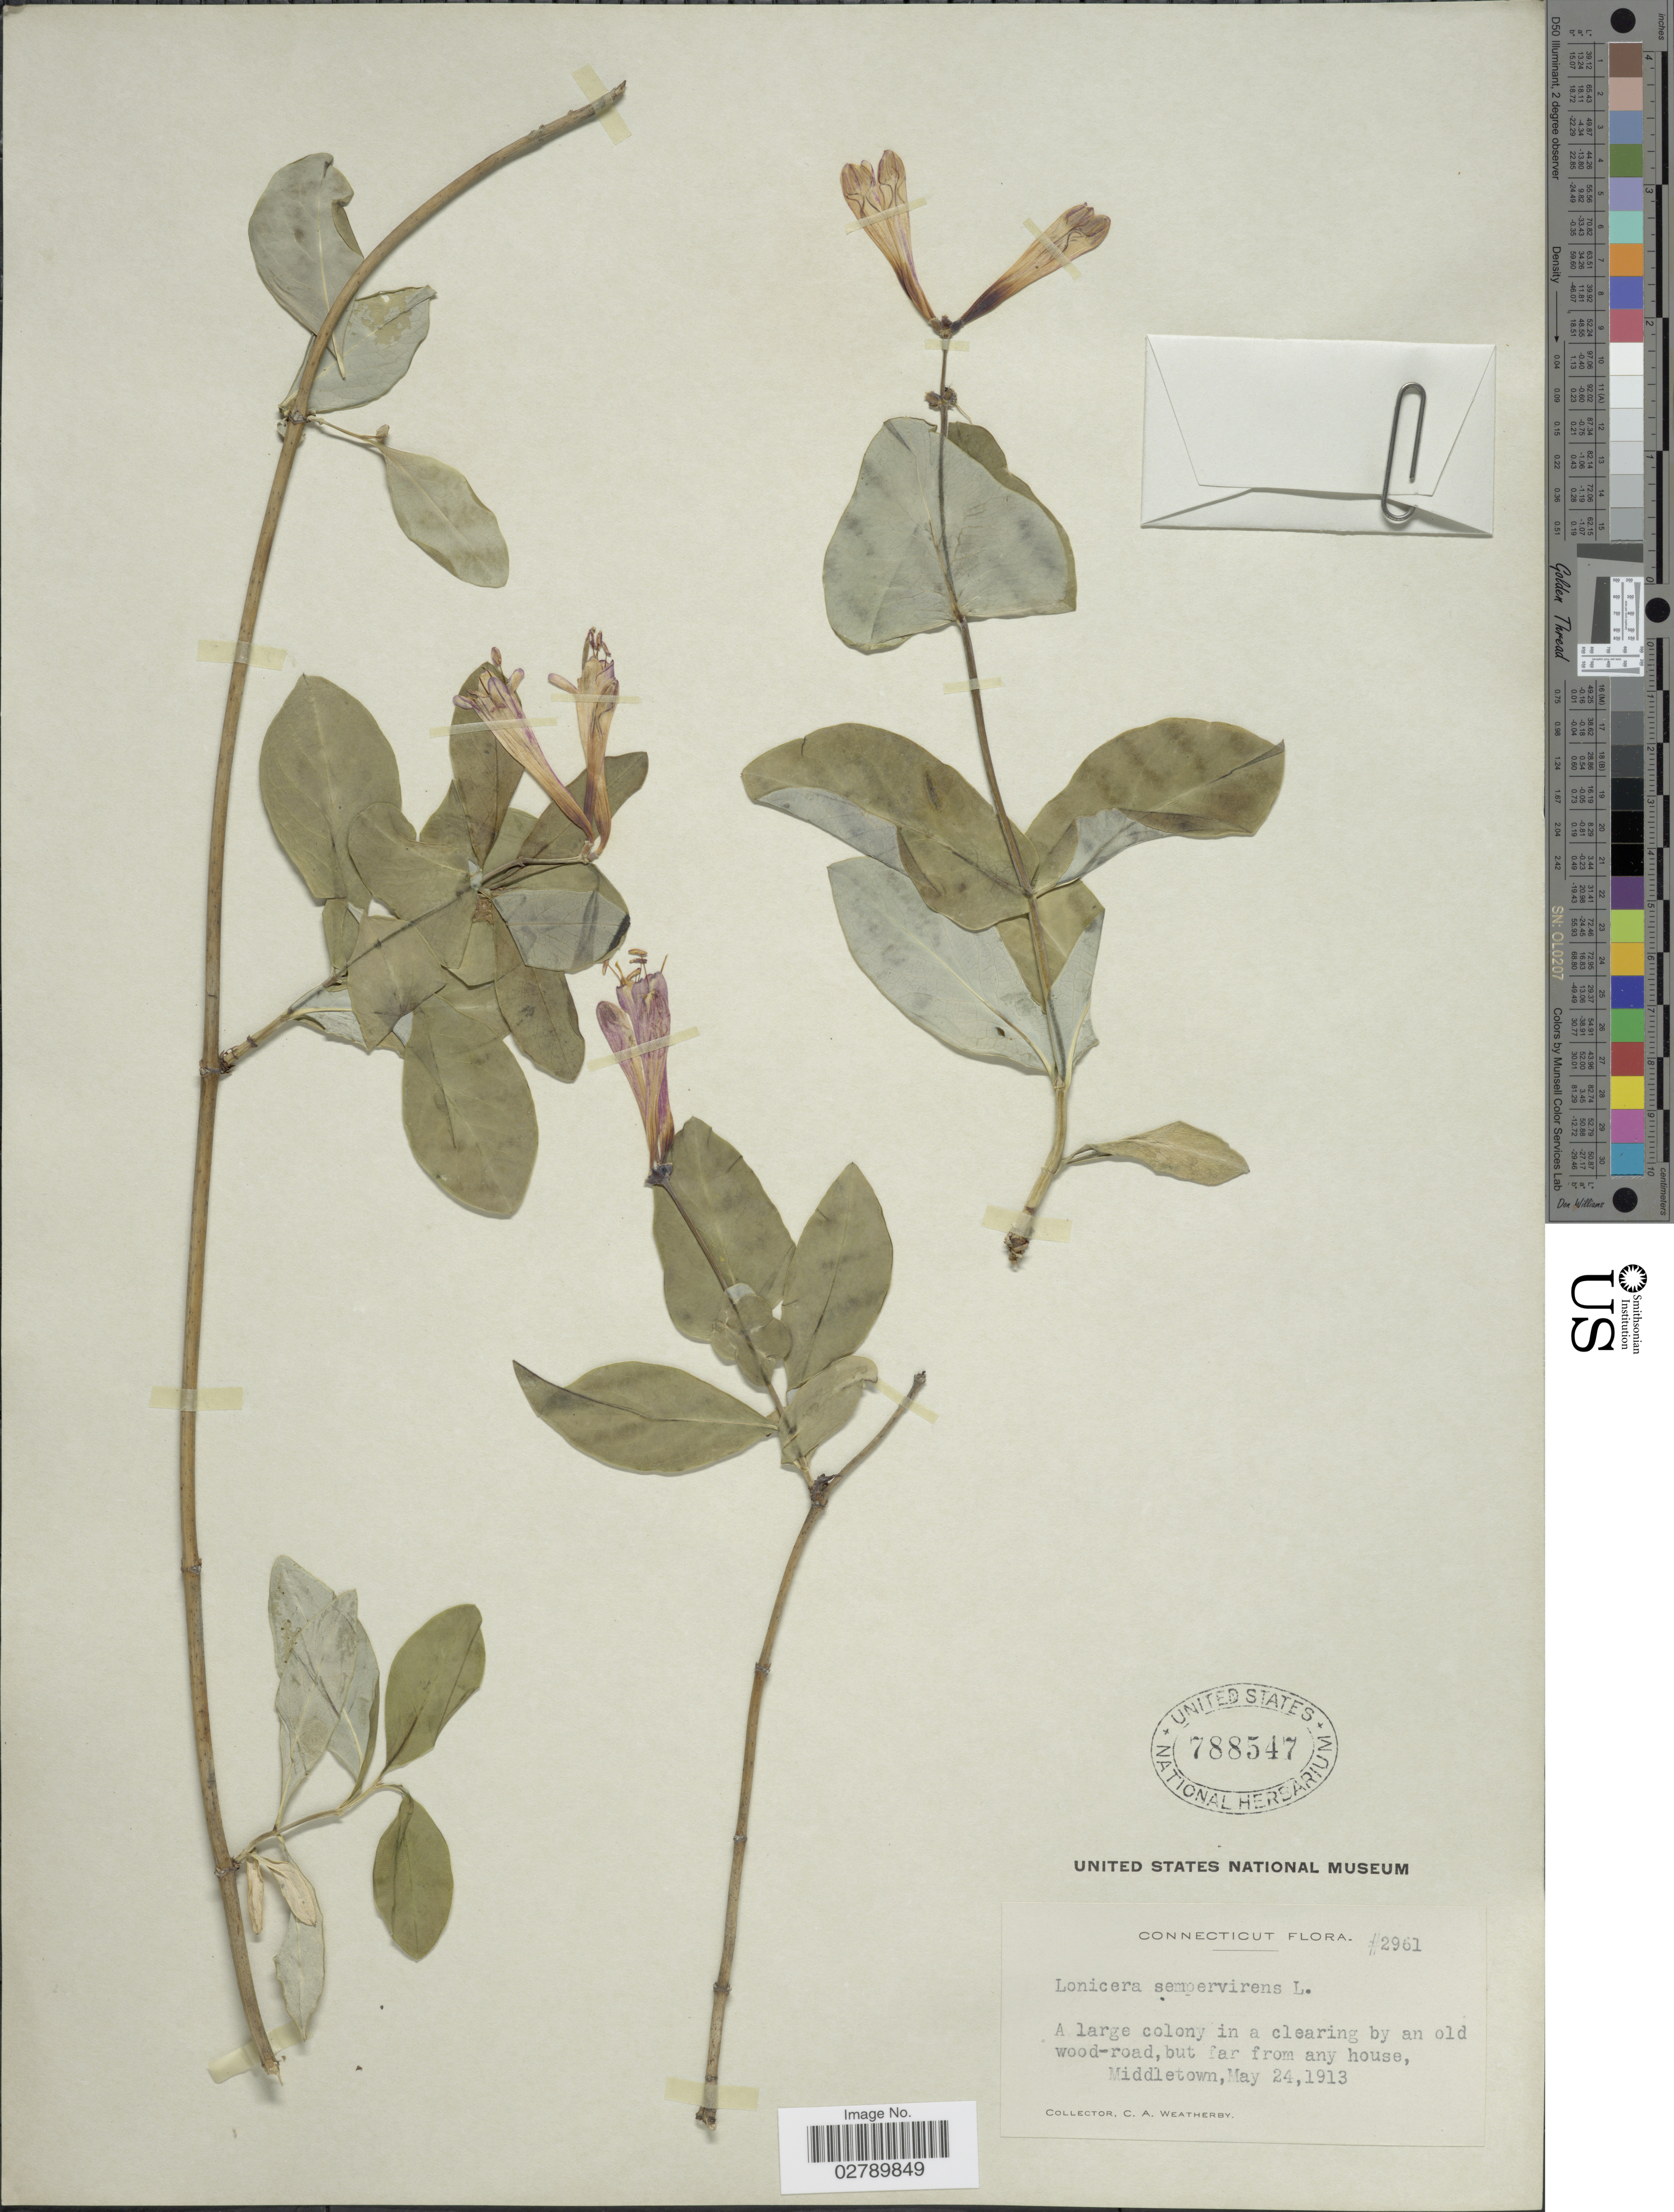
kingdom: Plantae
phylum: Tracheophyta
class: Magnoliopsida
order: Dipsacales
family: Caprifoliaceae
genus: Lonicera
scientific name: Lonicera sempervirens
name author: L.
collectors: C. A. Weatherby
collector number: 2961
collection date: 1913-05-24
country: United States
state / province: Connecticut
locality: Middletown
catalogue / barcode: US 788547